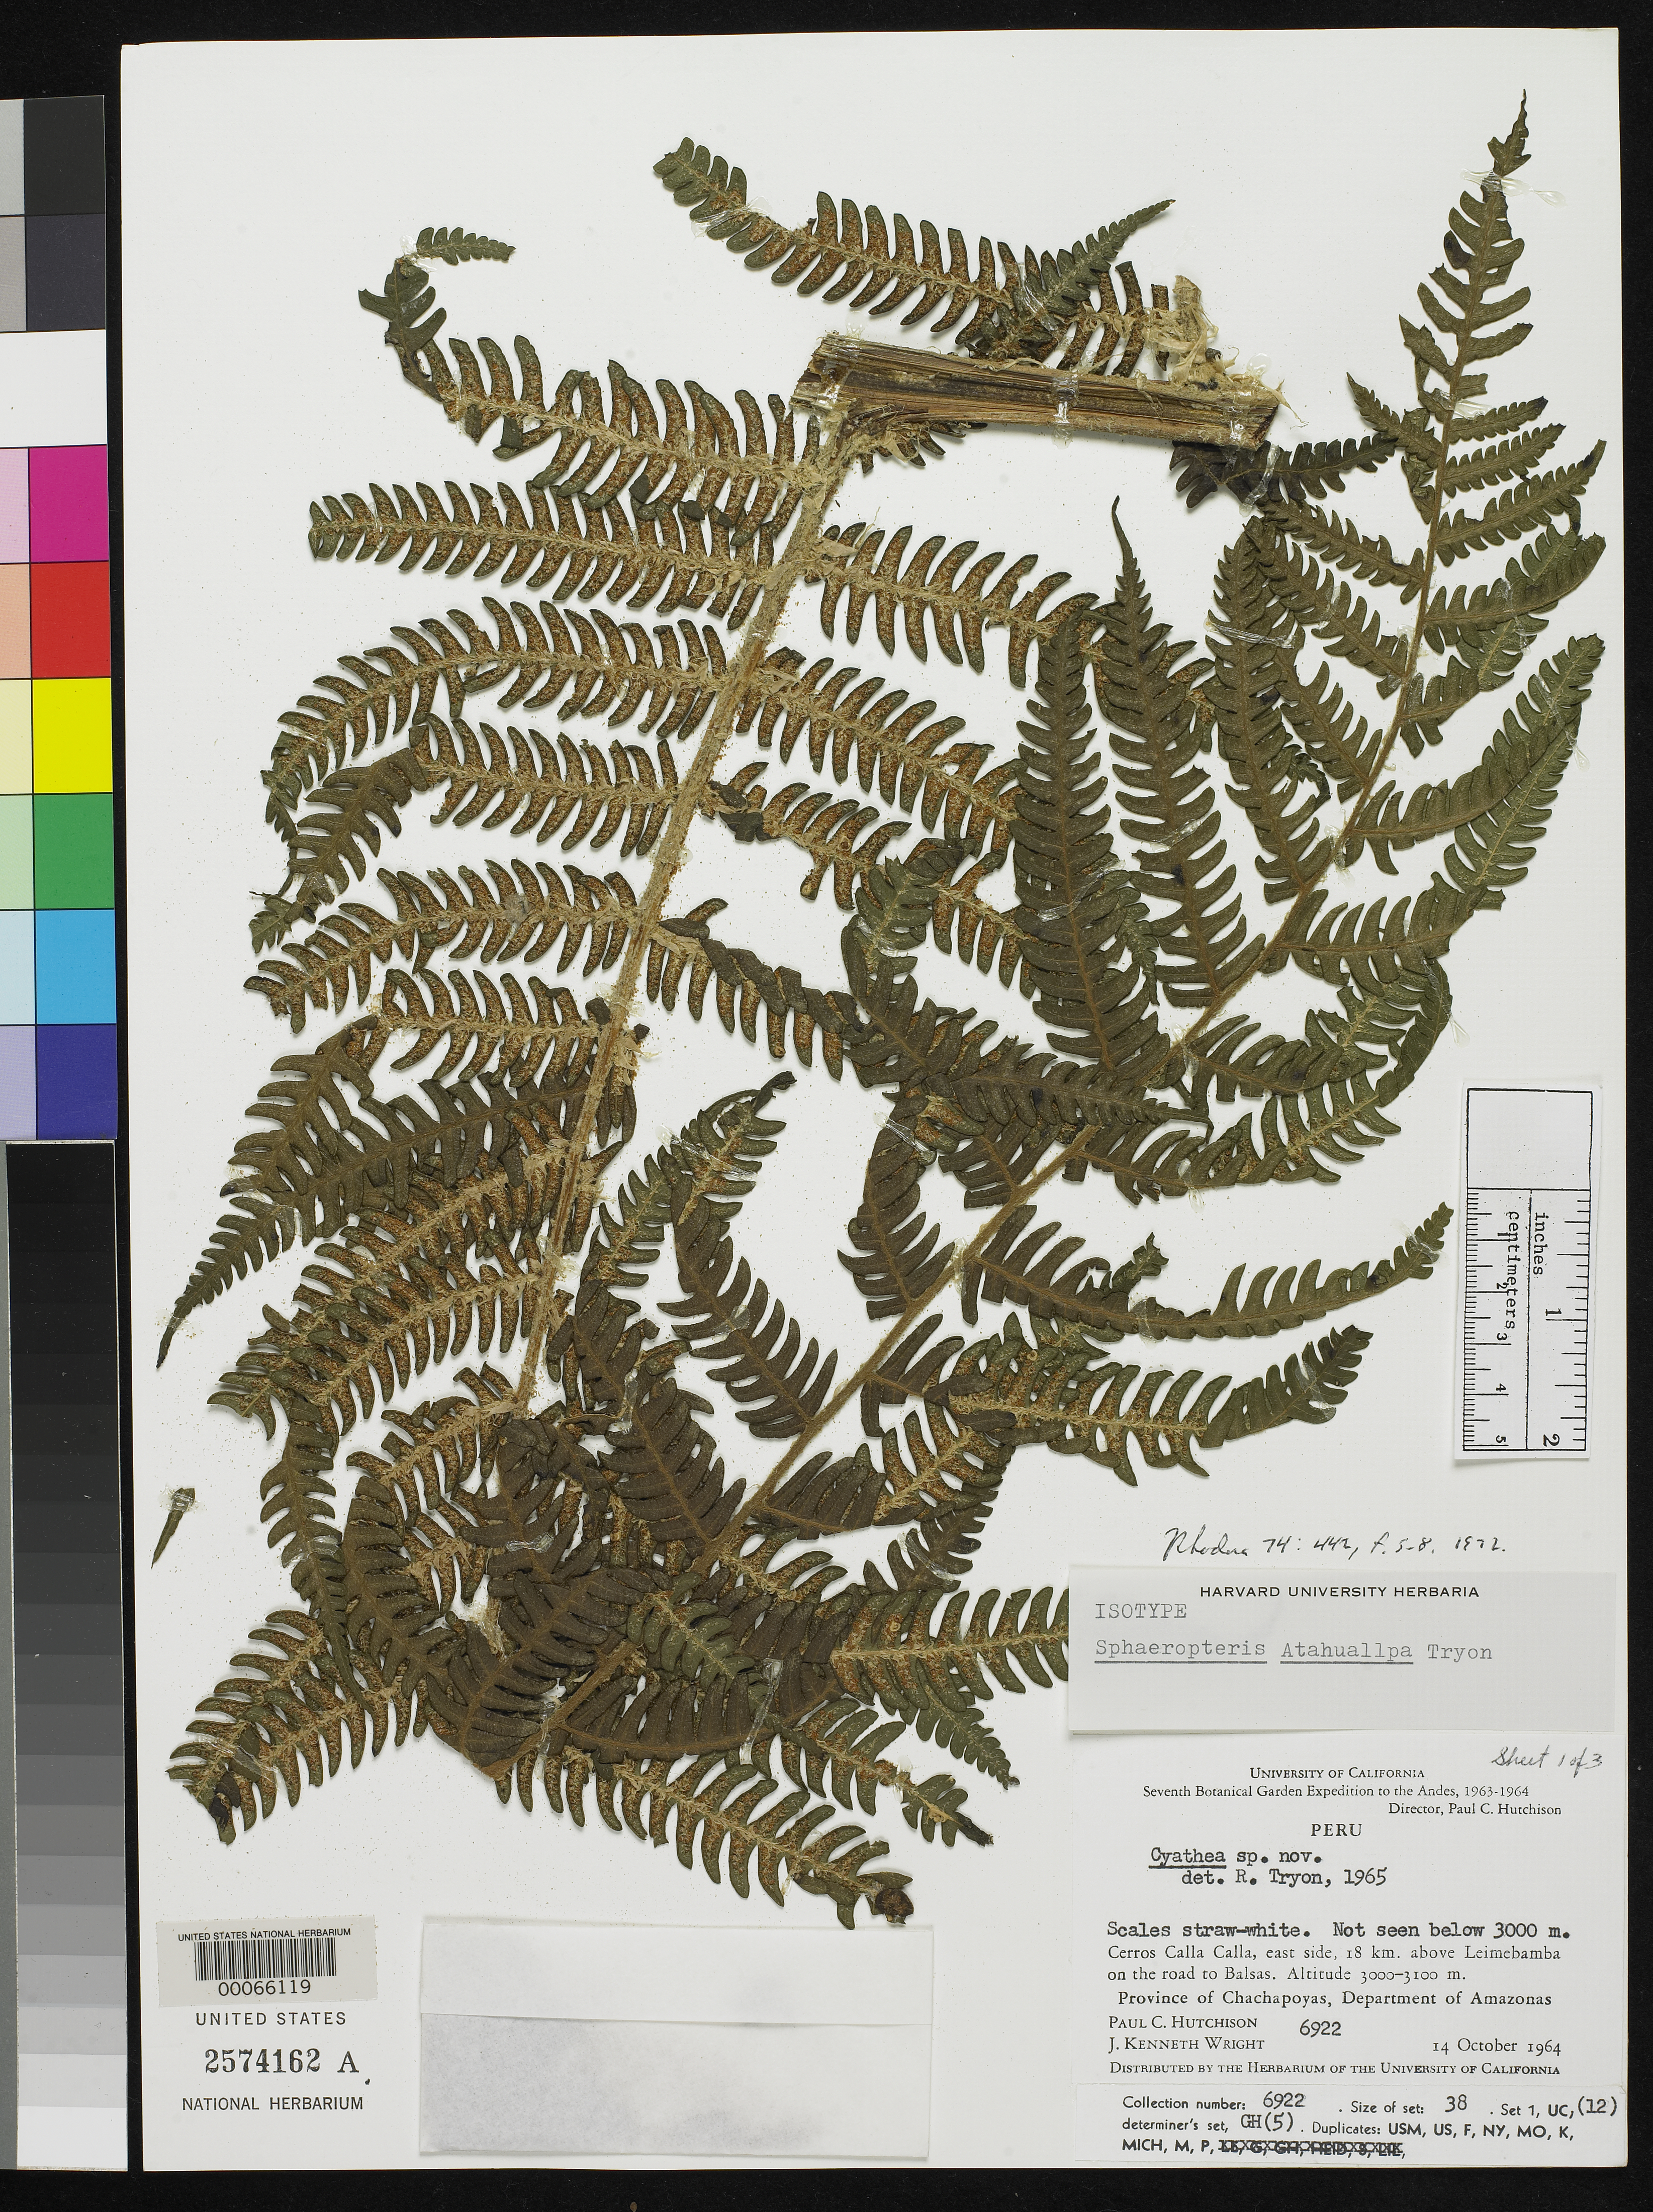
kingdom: Plantae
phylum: Tracheophyta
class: Polypodiopsida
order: Cyatheales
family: Cyatheaceae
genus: Sphaeropteris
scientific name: Sphaeropteris atahuallpa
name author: R.M. Tryon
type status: Isotype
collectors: P. C. Hutchison & J. K. Wright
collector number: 6922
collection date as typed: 14 Oct 1964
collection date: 1964-10-14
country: Peru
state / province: Amazonas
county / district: Chachapoyas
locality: Cerros Calla-Calla, E side above Leimebamba on road to Balsas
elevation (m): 3000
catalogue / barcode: US 2574162A